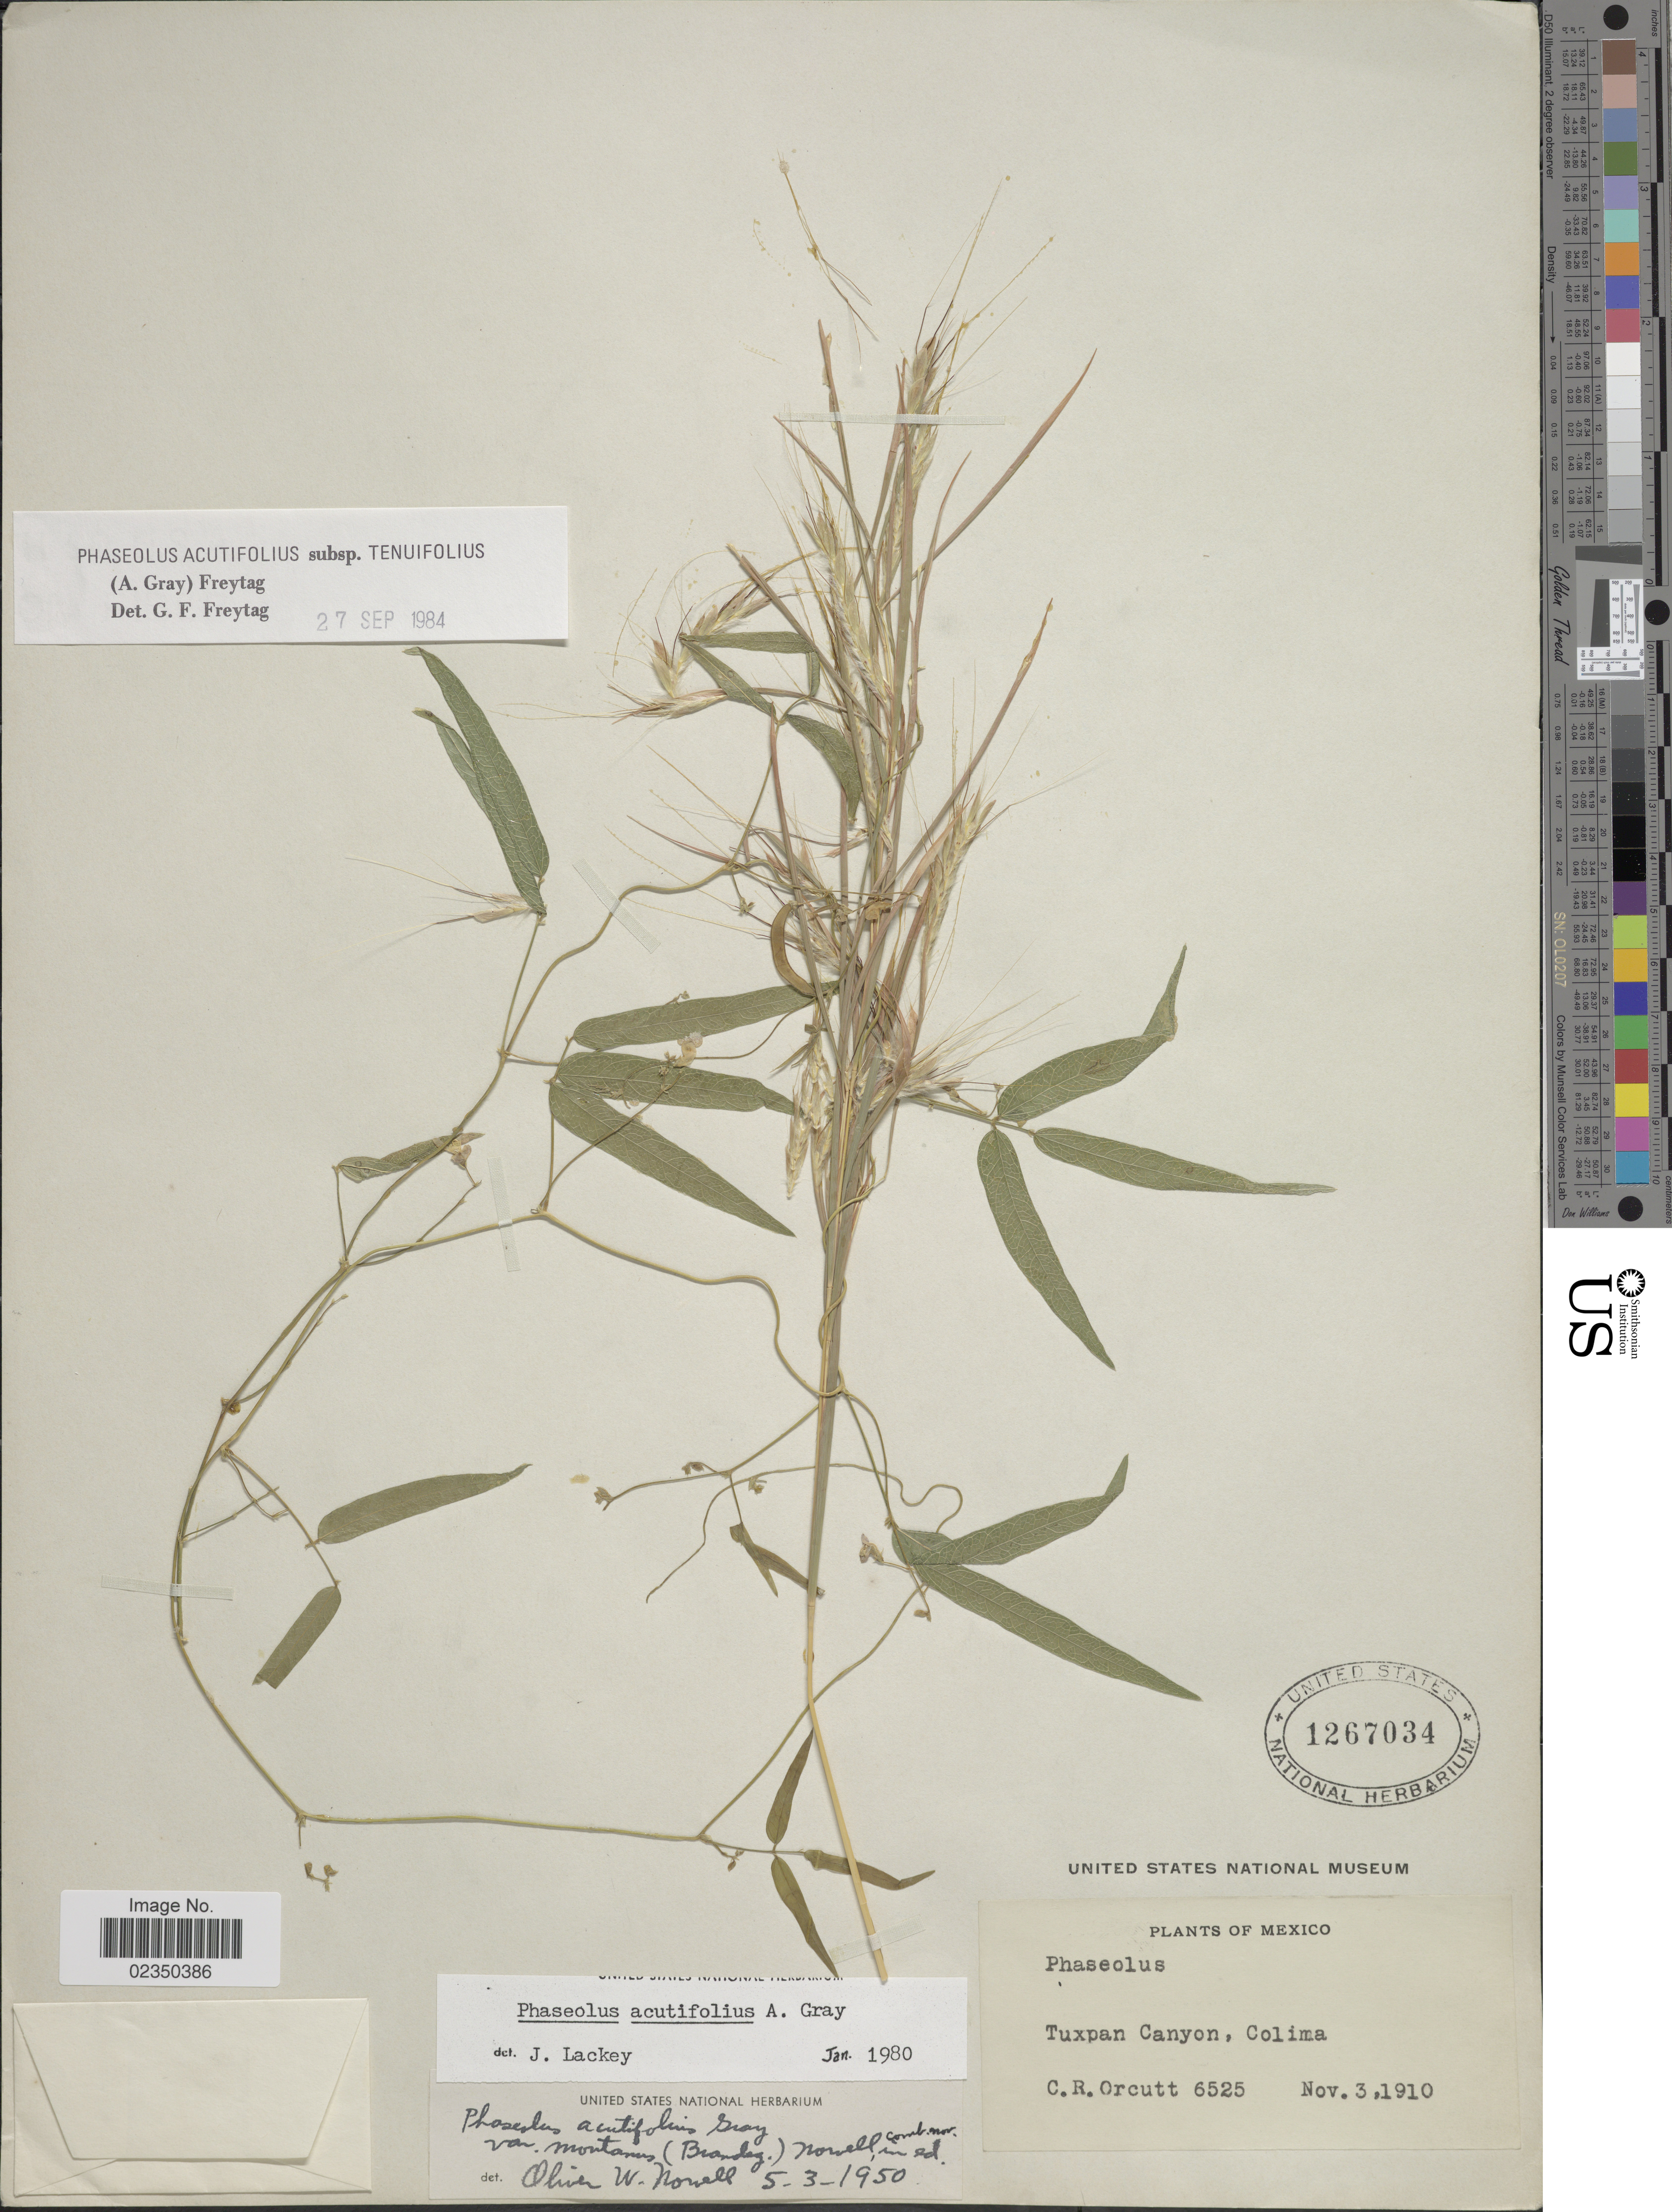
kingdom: Plantae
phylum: Tracheophyta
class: Magnoliopsida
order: Fabales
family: Fabaceae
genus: Phaseolus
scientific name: Phaseolus acutifolius var. tenuifolius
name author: A. Gray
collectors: C. R. Orcutt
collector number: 6525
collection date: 1910-11-03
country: Mexico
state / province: Colima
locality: Tuxpan Canyon.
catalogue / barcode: US 1267034